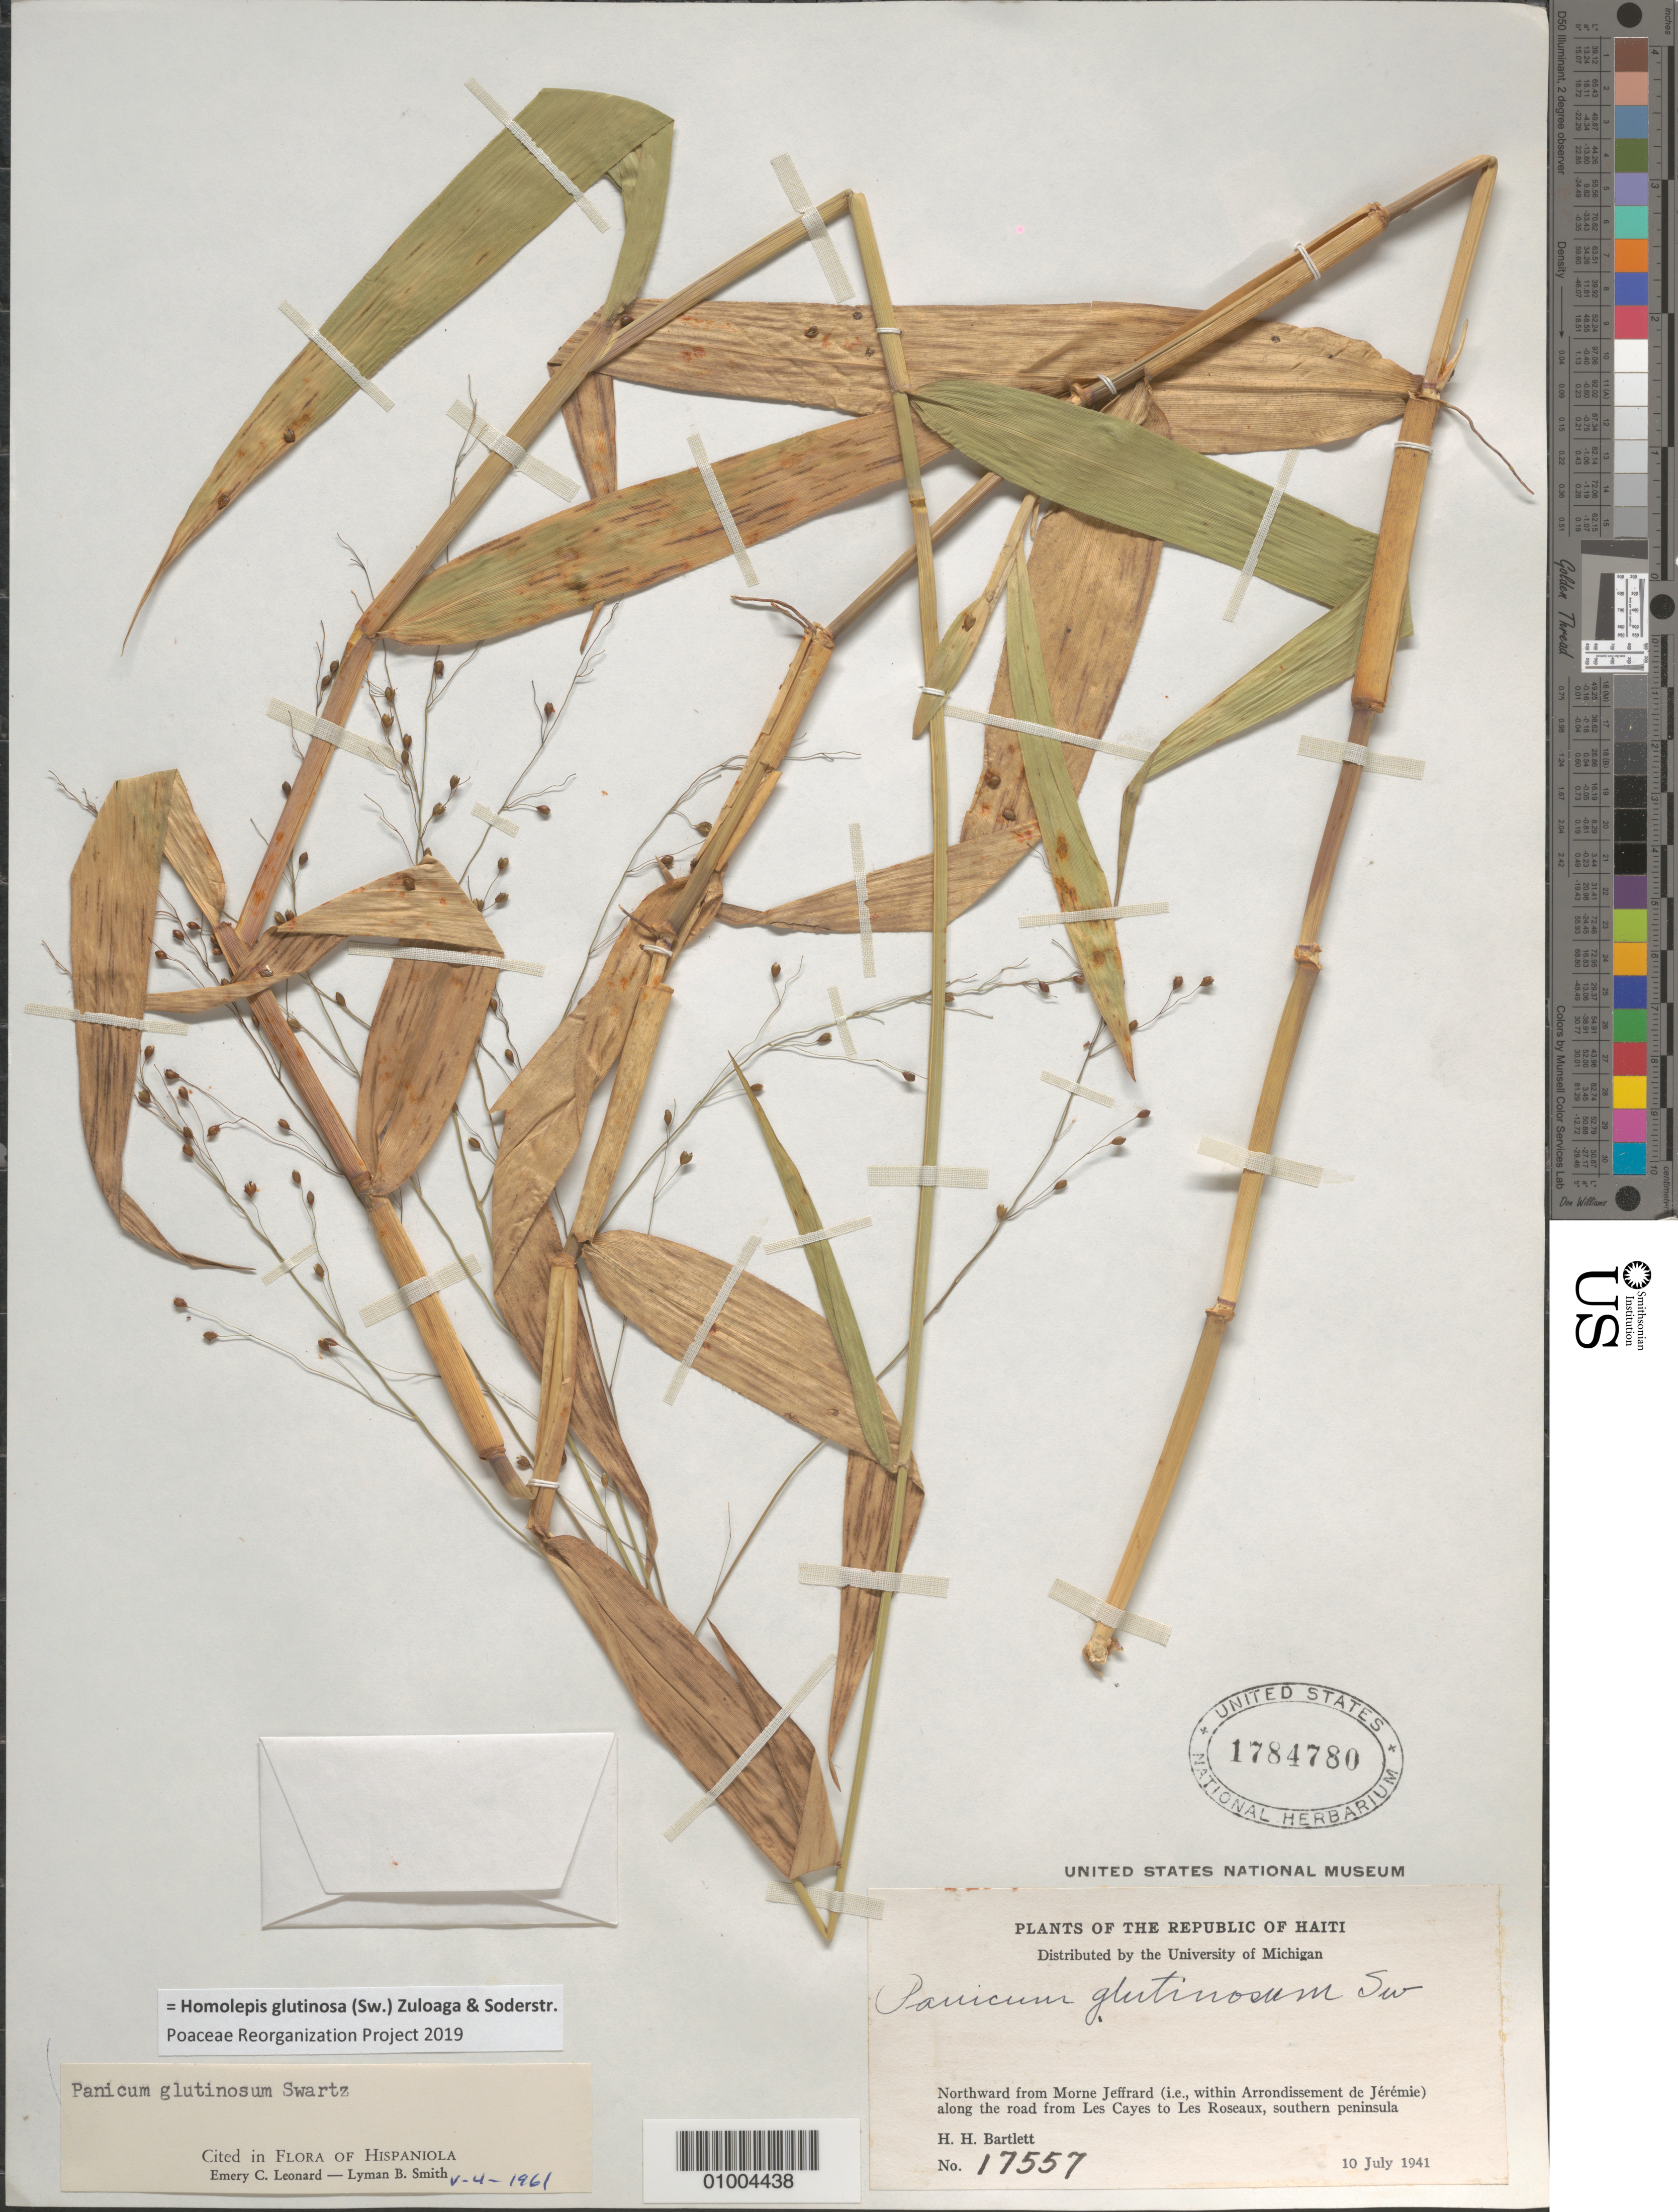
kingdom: Plantae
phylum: Tracheophyta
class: Liliopsida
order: Poales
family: Poaceae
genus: Homolepis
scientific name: Homolepis glutinosa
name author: (Sw.) Zuloaga & Soderstr.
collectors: H. H. Bartlett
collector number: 17557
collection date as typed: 10 Jul 1941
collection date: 1941-07-10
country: Haiti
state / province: Sud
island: Hispaniola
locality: Northward from Morne Jeffrard, along the road from les Cayes to Les Roseaux, S peninsula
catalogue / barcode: US 1784780